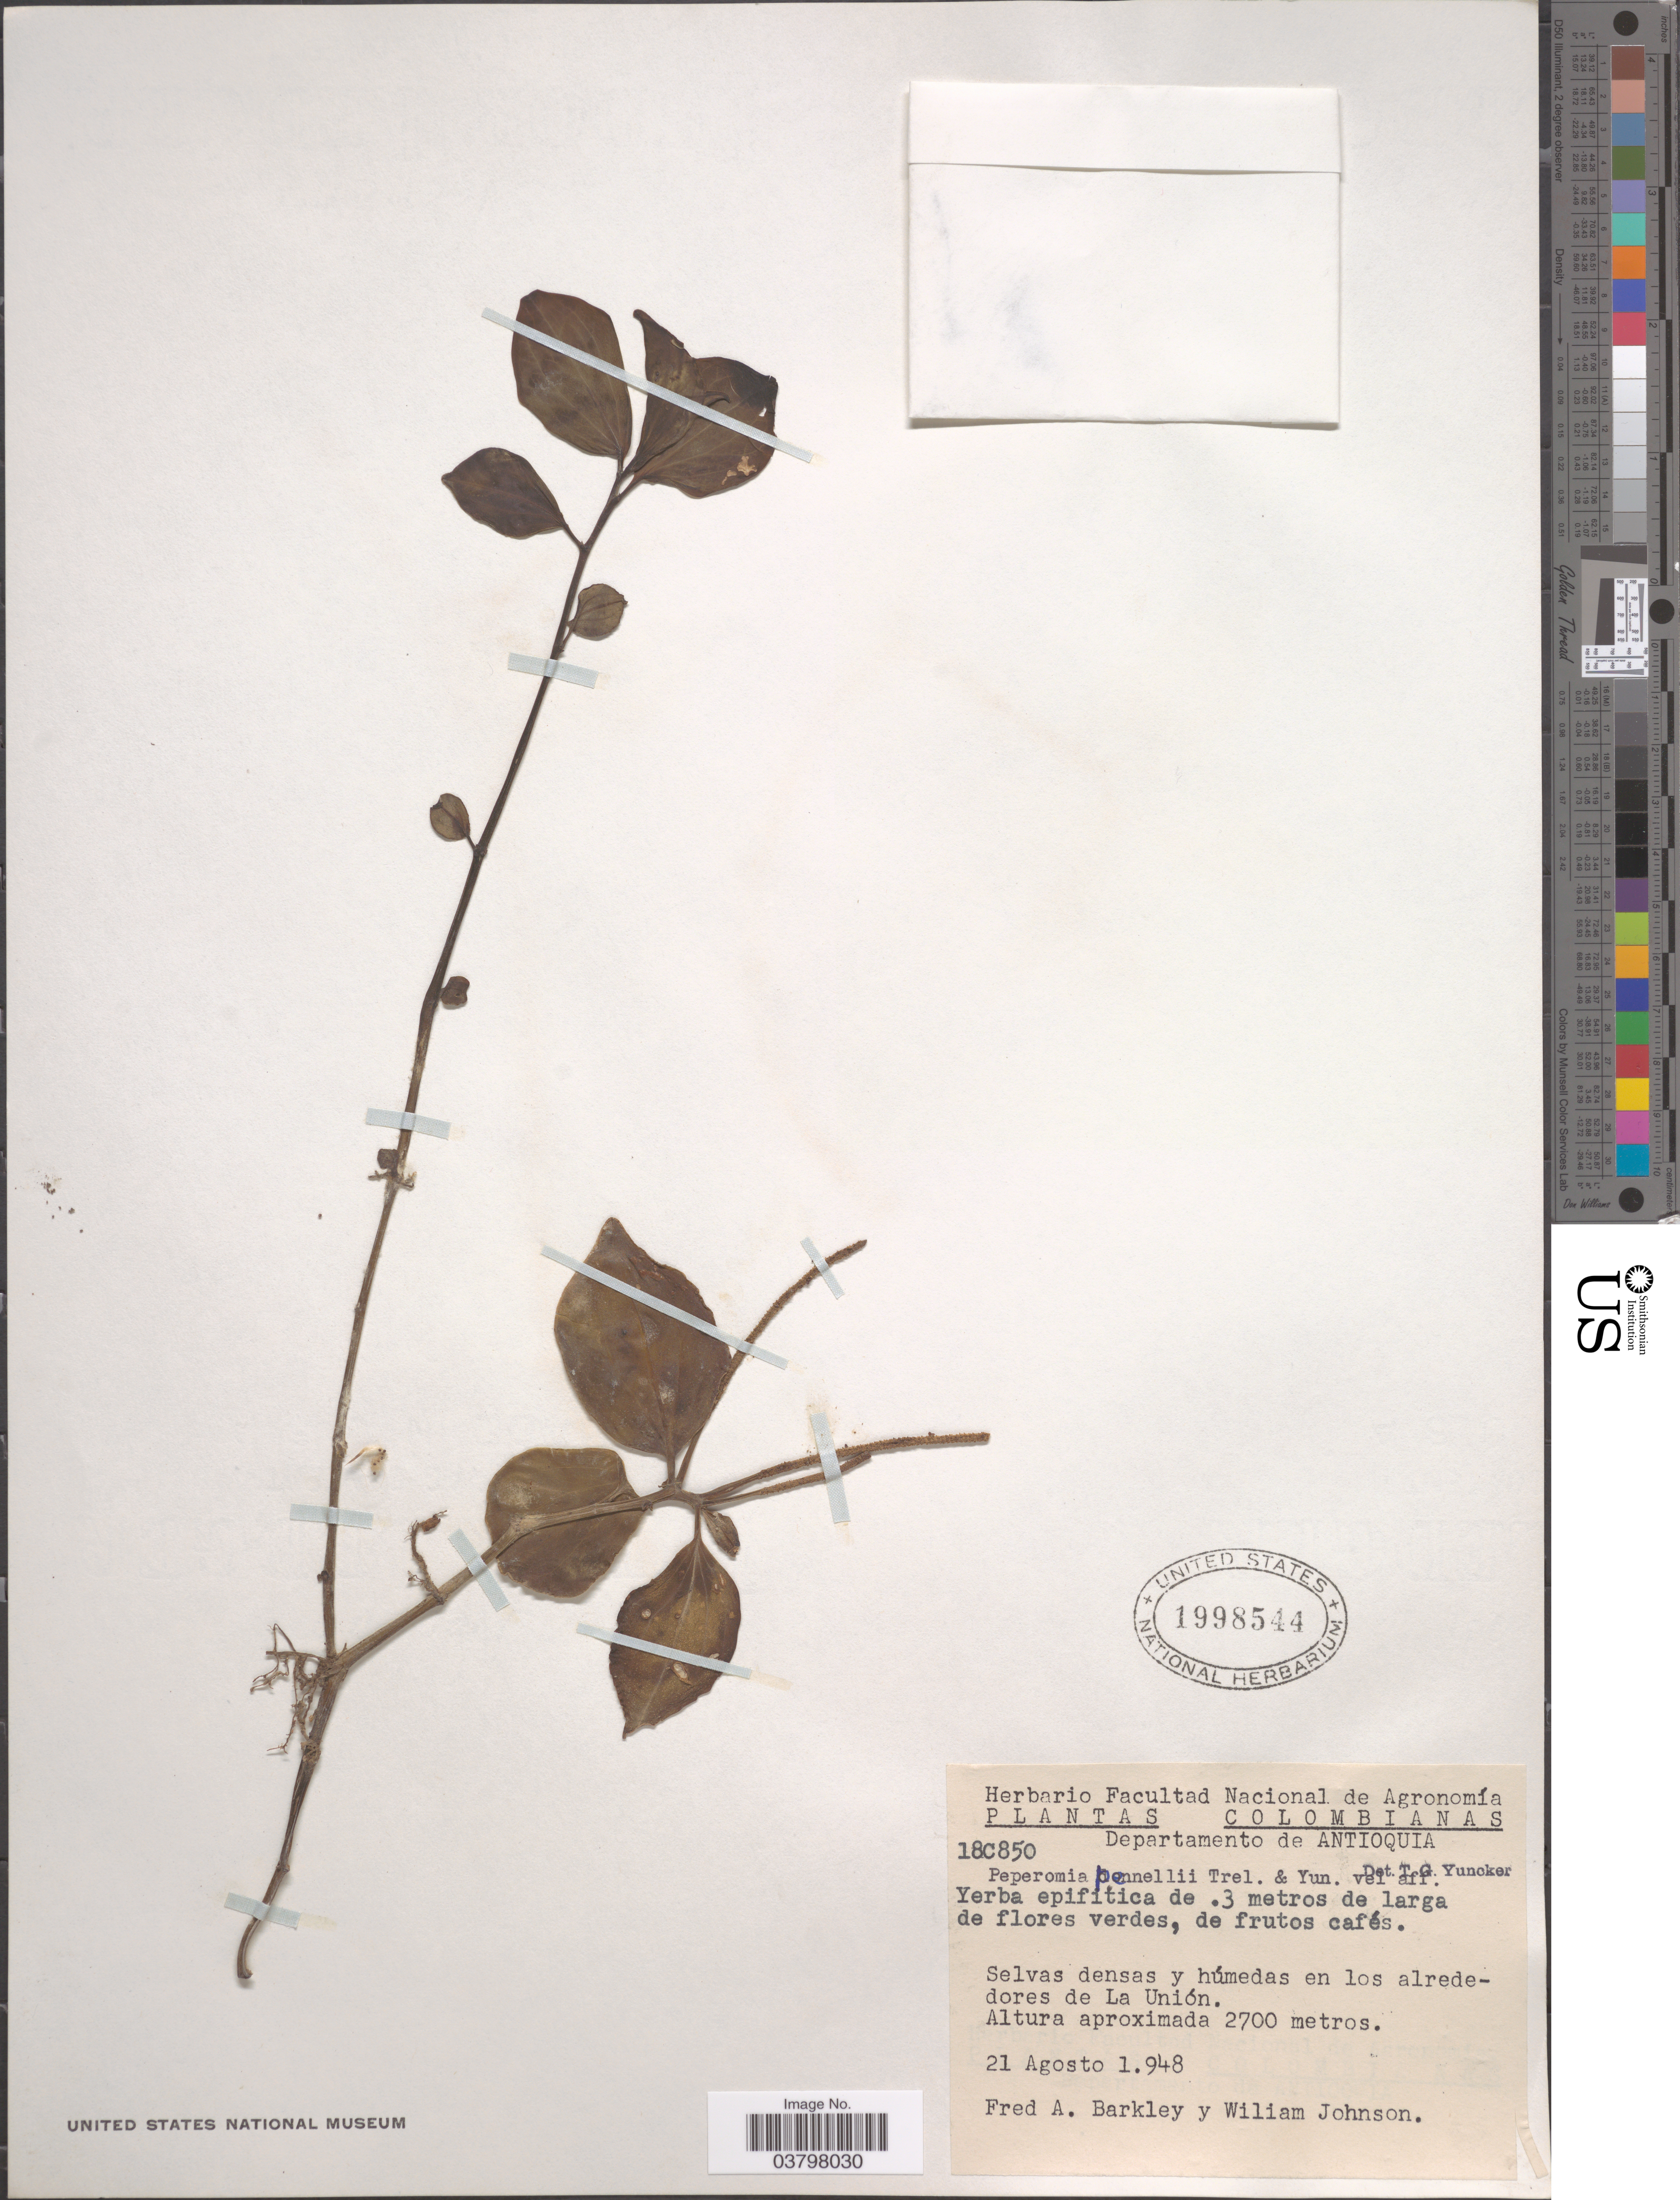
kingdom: Plantae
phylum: Tracheophyta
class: Magnoliopsida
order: Piperales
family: Piperaceae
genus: Peperomia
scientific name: Peperomia pennellii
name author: Trel. & Yunck.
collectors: F. A. Barkley & W. M. Johnson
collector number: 18C850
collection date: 1948-08-21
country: Colombia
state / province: Antioquia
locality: Departamento de Antioquia. Selvas densas y húmedas en los alrededores de La Unión.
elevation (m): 2700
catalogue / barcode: US 1998544